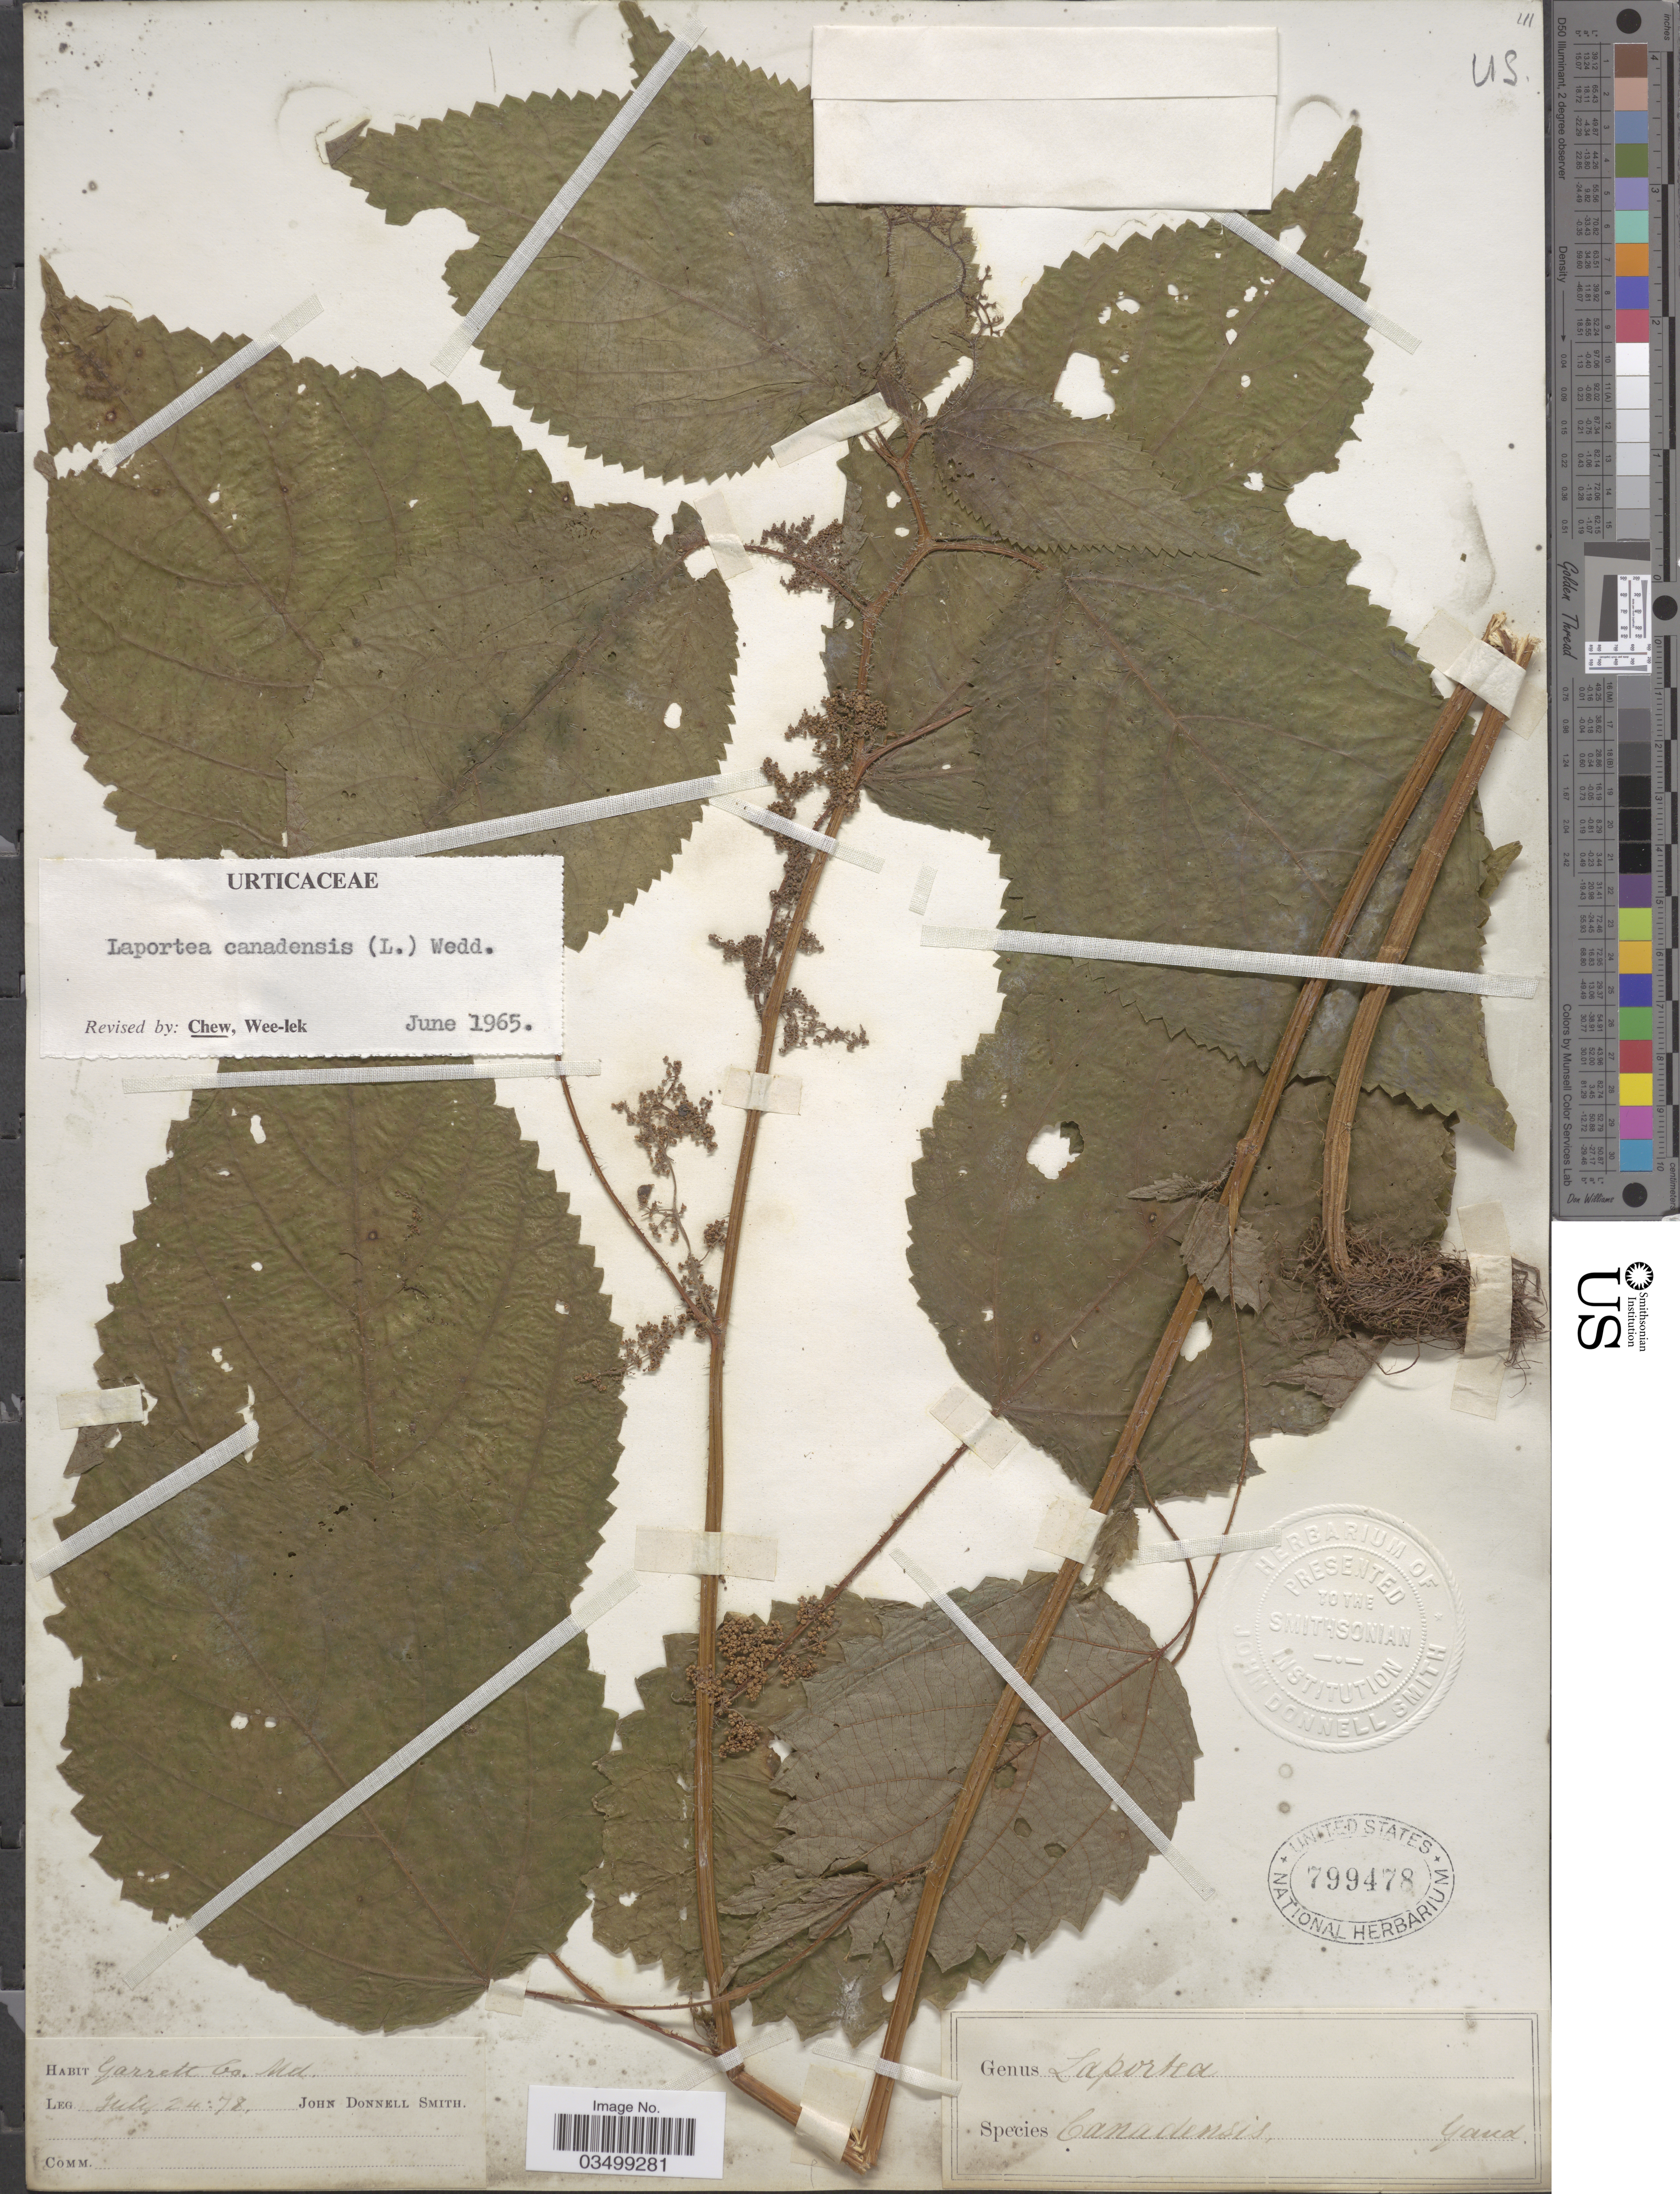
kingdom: Plantae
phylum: Tracheophyta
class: Magnoliopsida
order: Rosales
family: Urticaceae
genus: Laportea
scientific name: Laportea canadensis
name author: (L.) Wedd.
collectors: J. Donnell Smith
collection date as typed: Transcribed d/m/y: 24/7/72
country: United States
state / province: Maryland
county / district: Garrett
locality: Garrett Co.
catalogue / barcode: US 799478